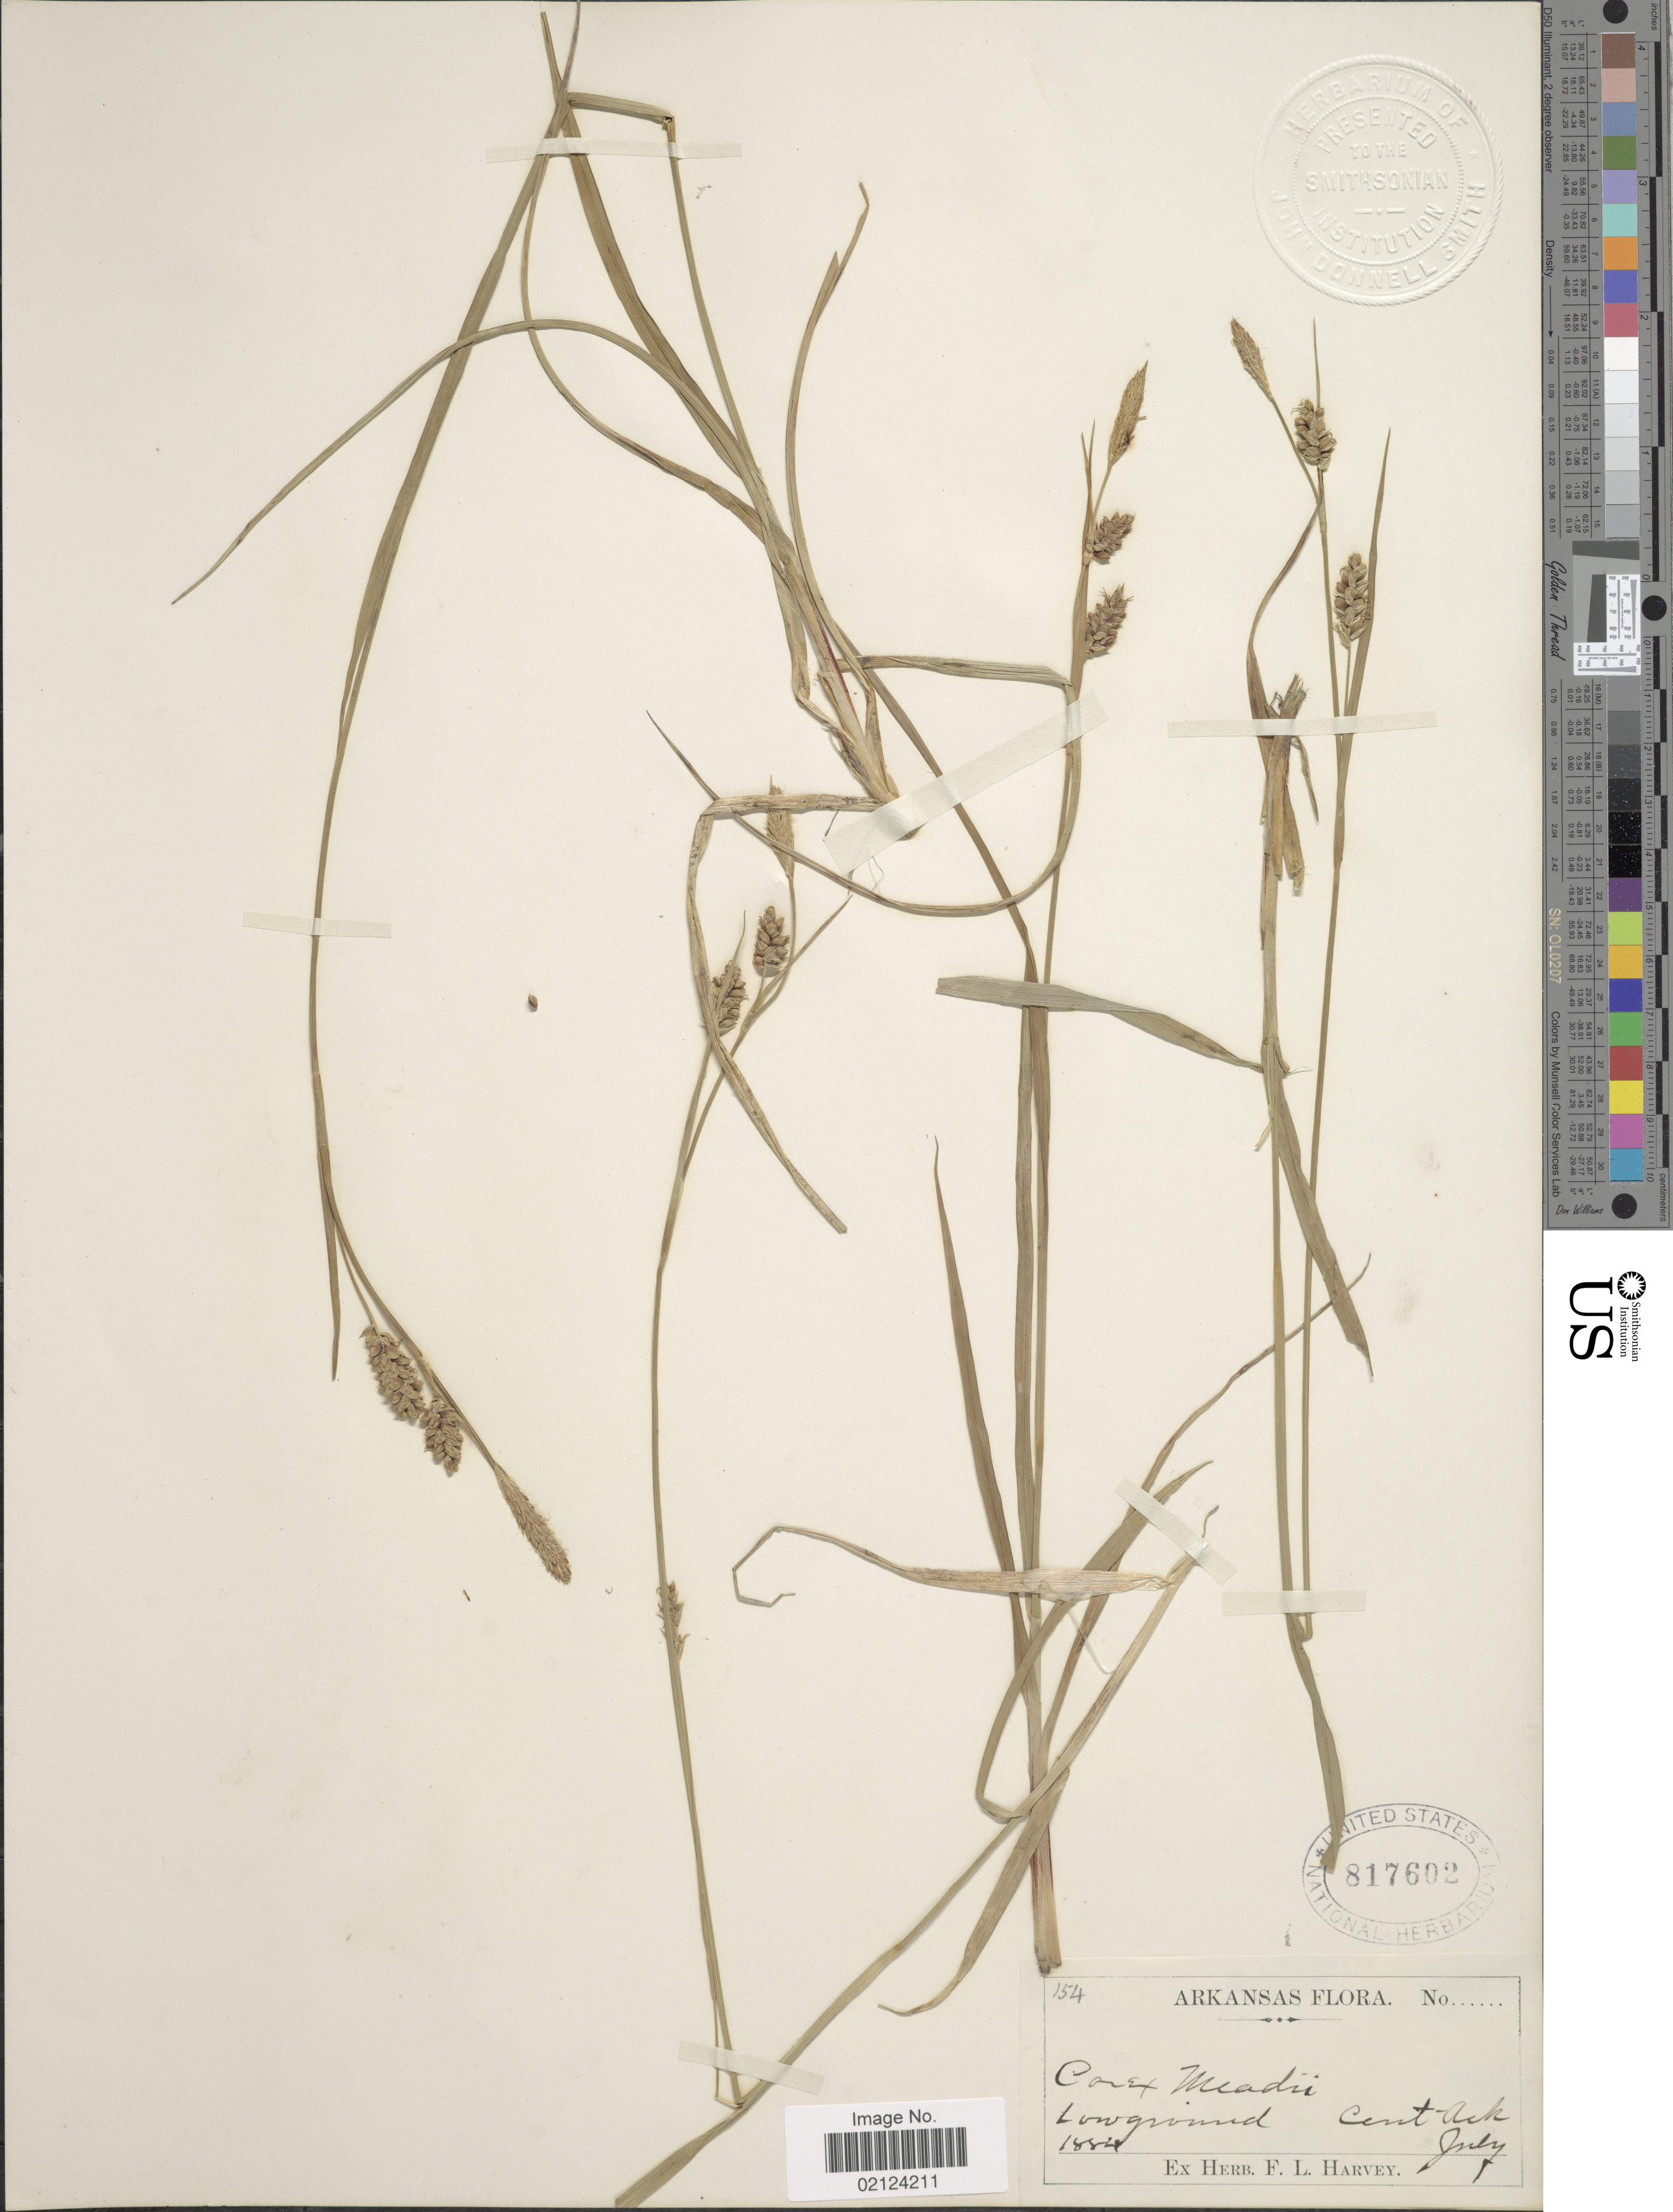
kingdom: Plantae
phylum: Tracheophyta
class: Liliopsida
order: Poales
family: Cyperaceae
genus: Carex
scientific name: Carex meadii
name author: Dewey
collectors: ex herb. F. L. Harvey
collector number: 154?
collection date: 1884-07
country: United States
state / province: Arkansas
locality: Cent Ark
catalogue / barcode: US 817602